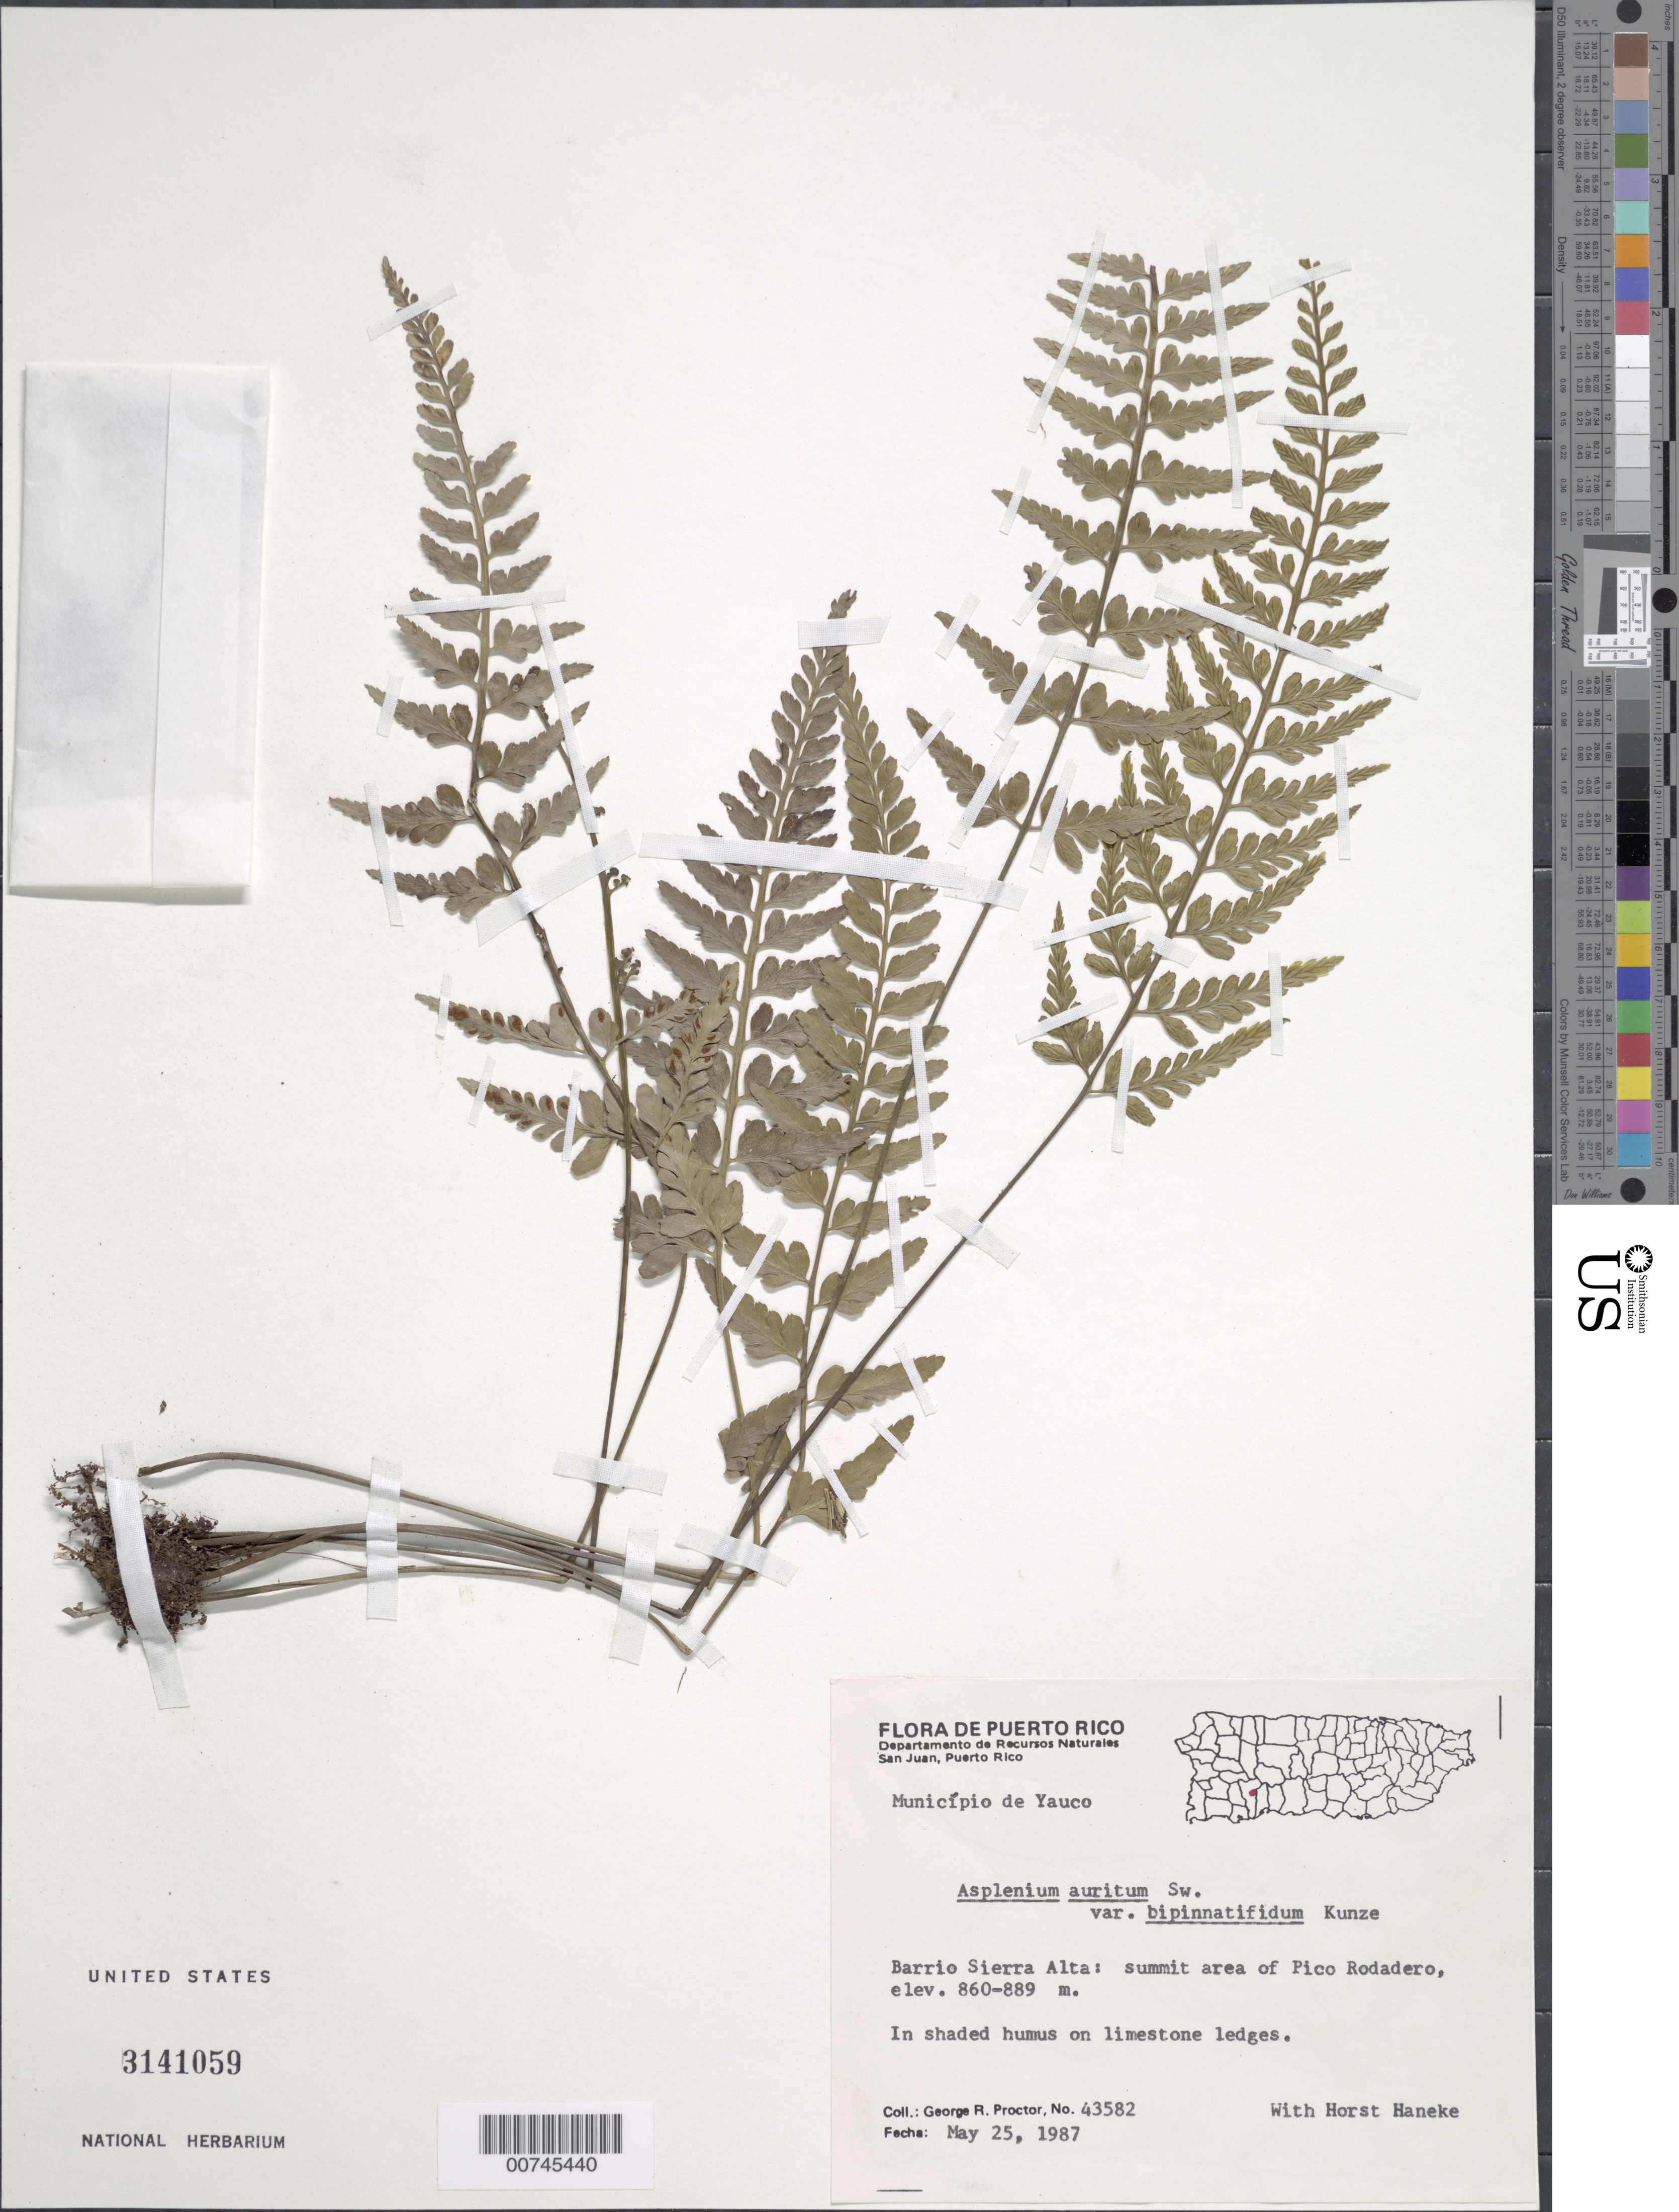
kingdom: Plantae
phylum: Tracheophyta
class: Polypodiopsida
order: Polypodiales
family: Aspleniaceae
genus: Asplenium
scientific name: Asplenium auritum var. bipinnatifidum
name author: Kunze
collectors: G. R. Proctor & H. Haneke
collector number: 43582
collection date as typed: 25 May 1987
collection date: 1987-05-25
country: Puerto Rico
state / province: Yauco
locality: Barrio Sierra Alta: summit area of Pico Rodadero. Municipio de Yauco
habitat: In shaded humus on limestone ledges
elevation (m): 860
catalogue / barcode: US 3141059